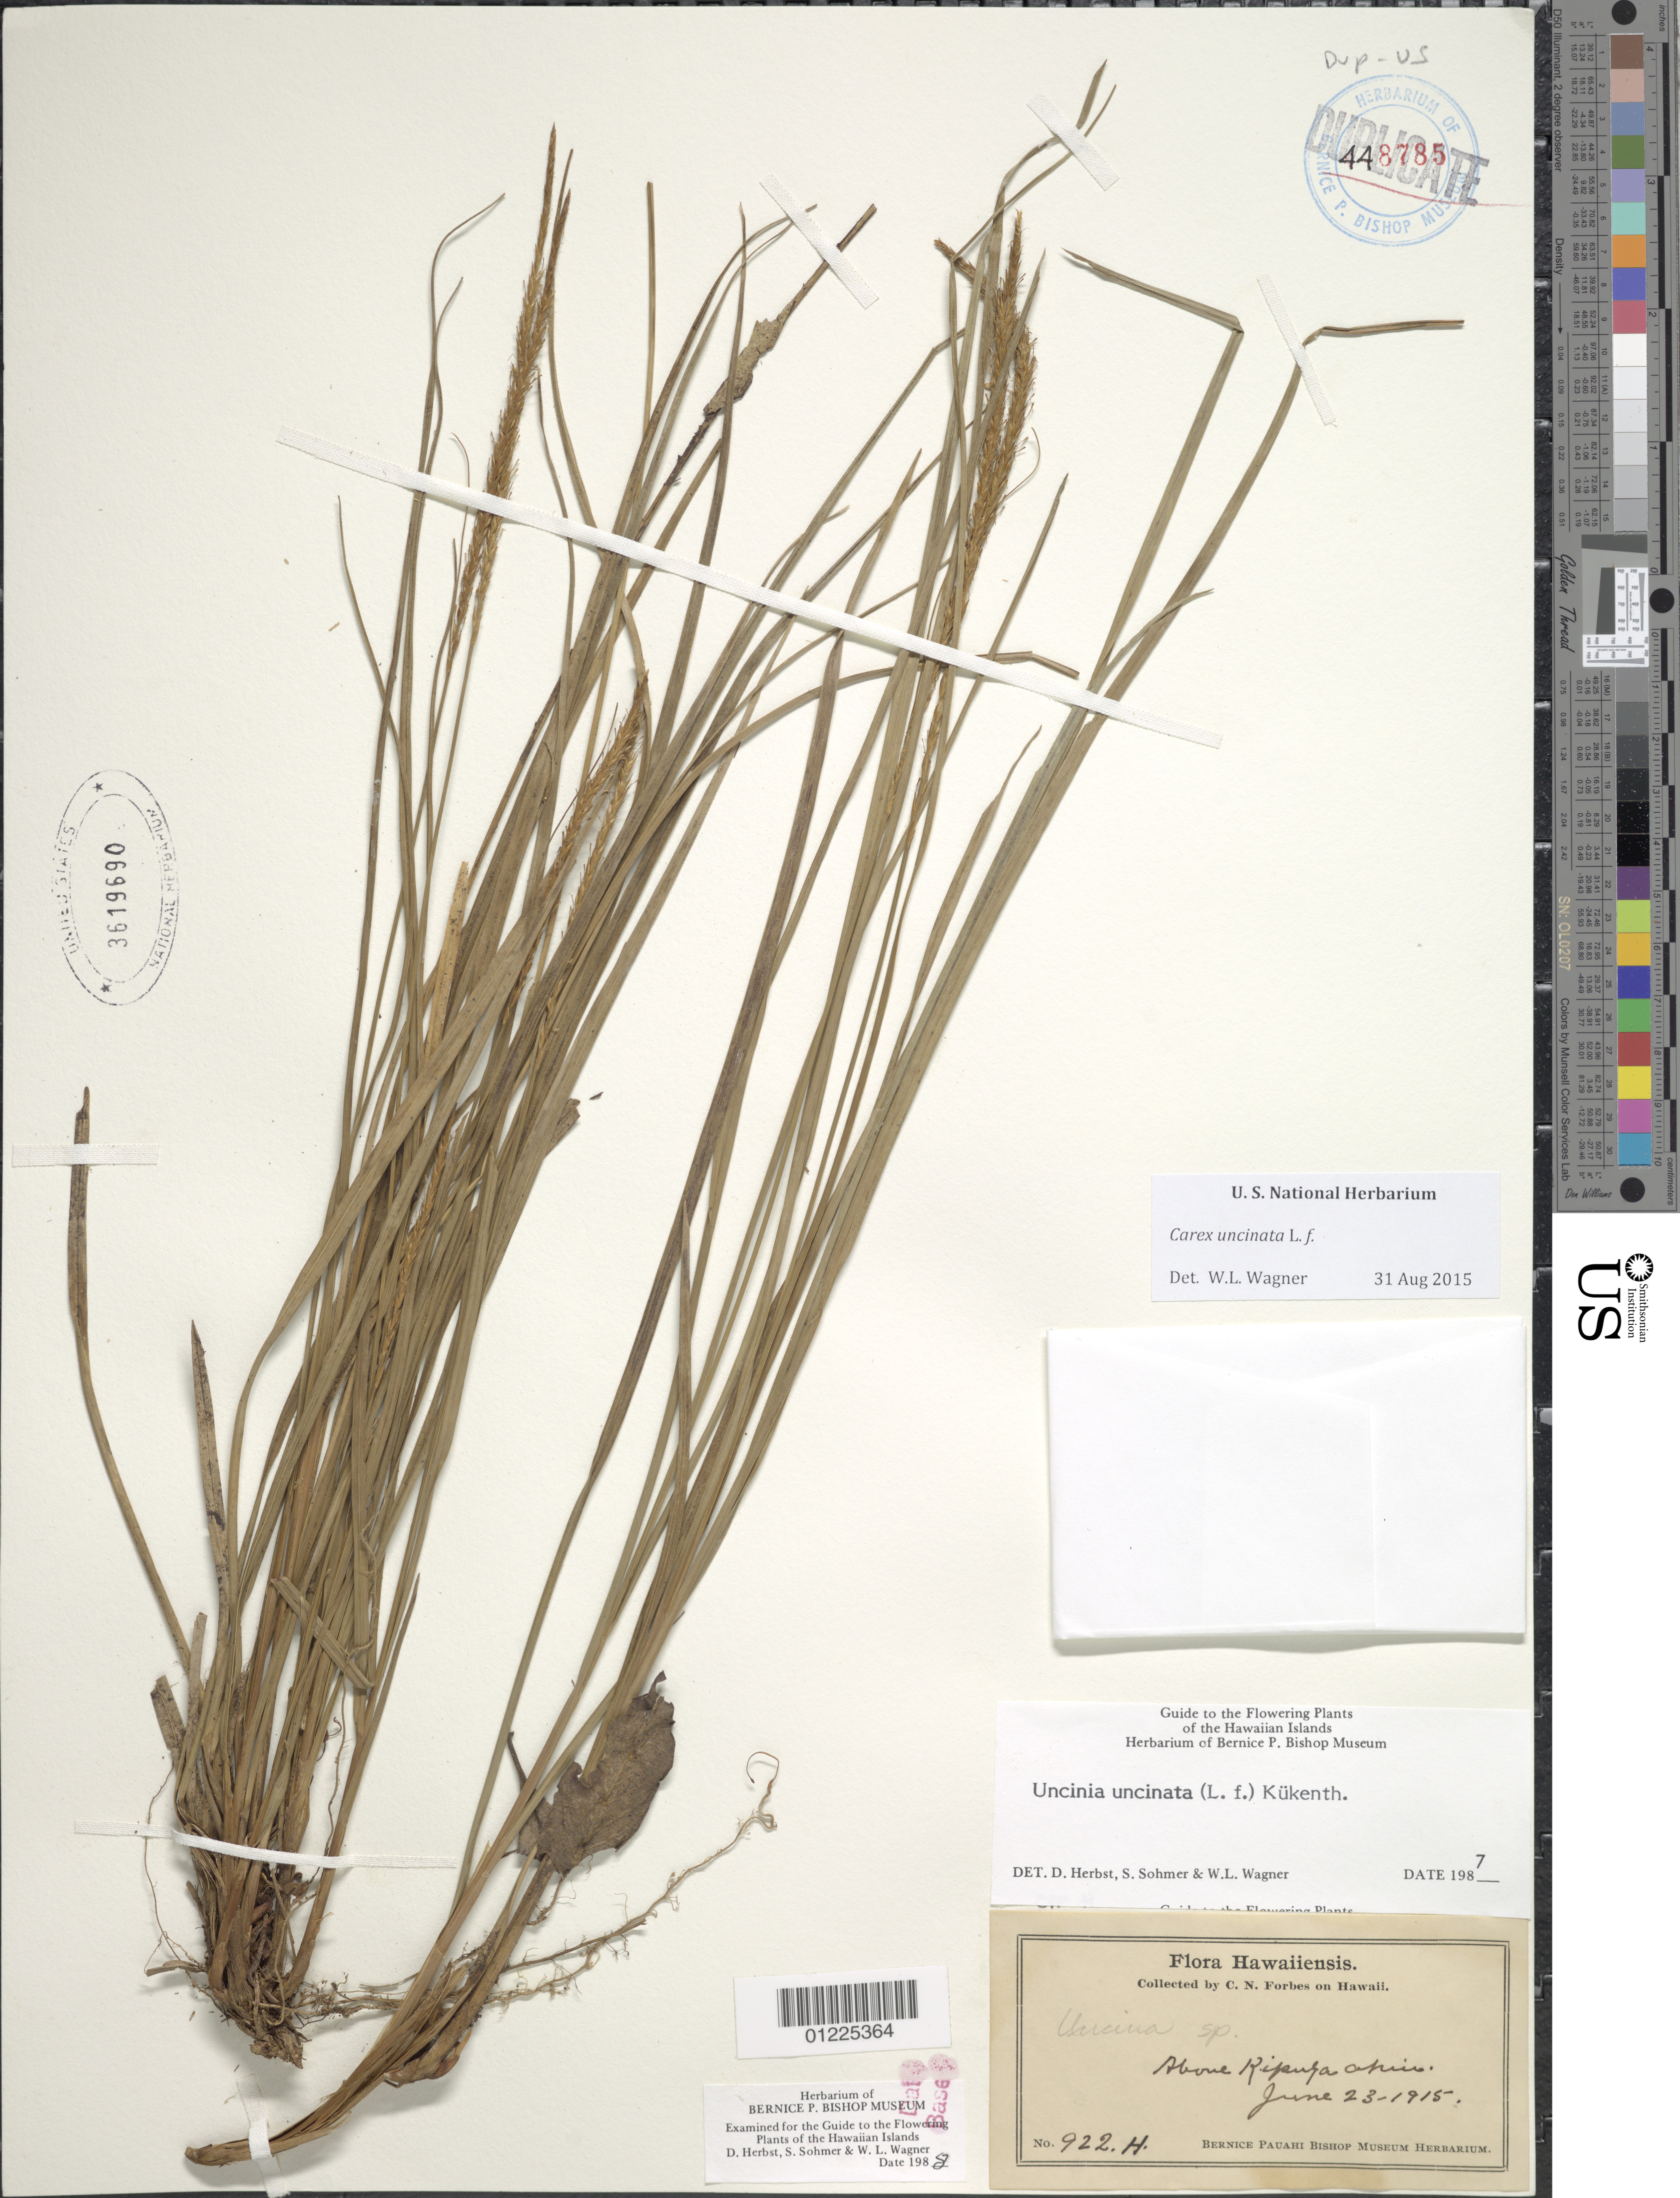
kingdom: Plantae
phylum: Tracheophyta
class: Liliopsida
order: Poales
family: Cyperaceae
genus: Carex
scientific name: Carex uncinata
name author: L. f.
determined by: Wagner, W. L., (BOT), Smithsonian Institution - National Museum of Natural History (UNITED STATES)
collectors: C. N. Forbes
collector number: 922.H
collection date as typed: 23 Jun 1915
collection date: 1915-06-23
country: United States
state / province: Hawaii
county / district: Hawaii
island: Hawaii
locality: Above Kipuka Ahiu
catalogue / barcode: US 3619690